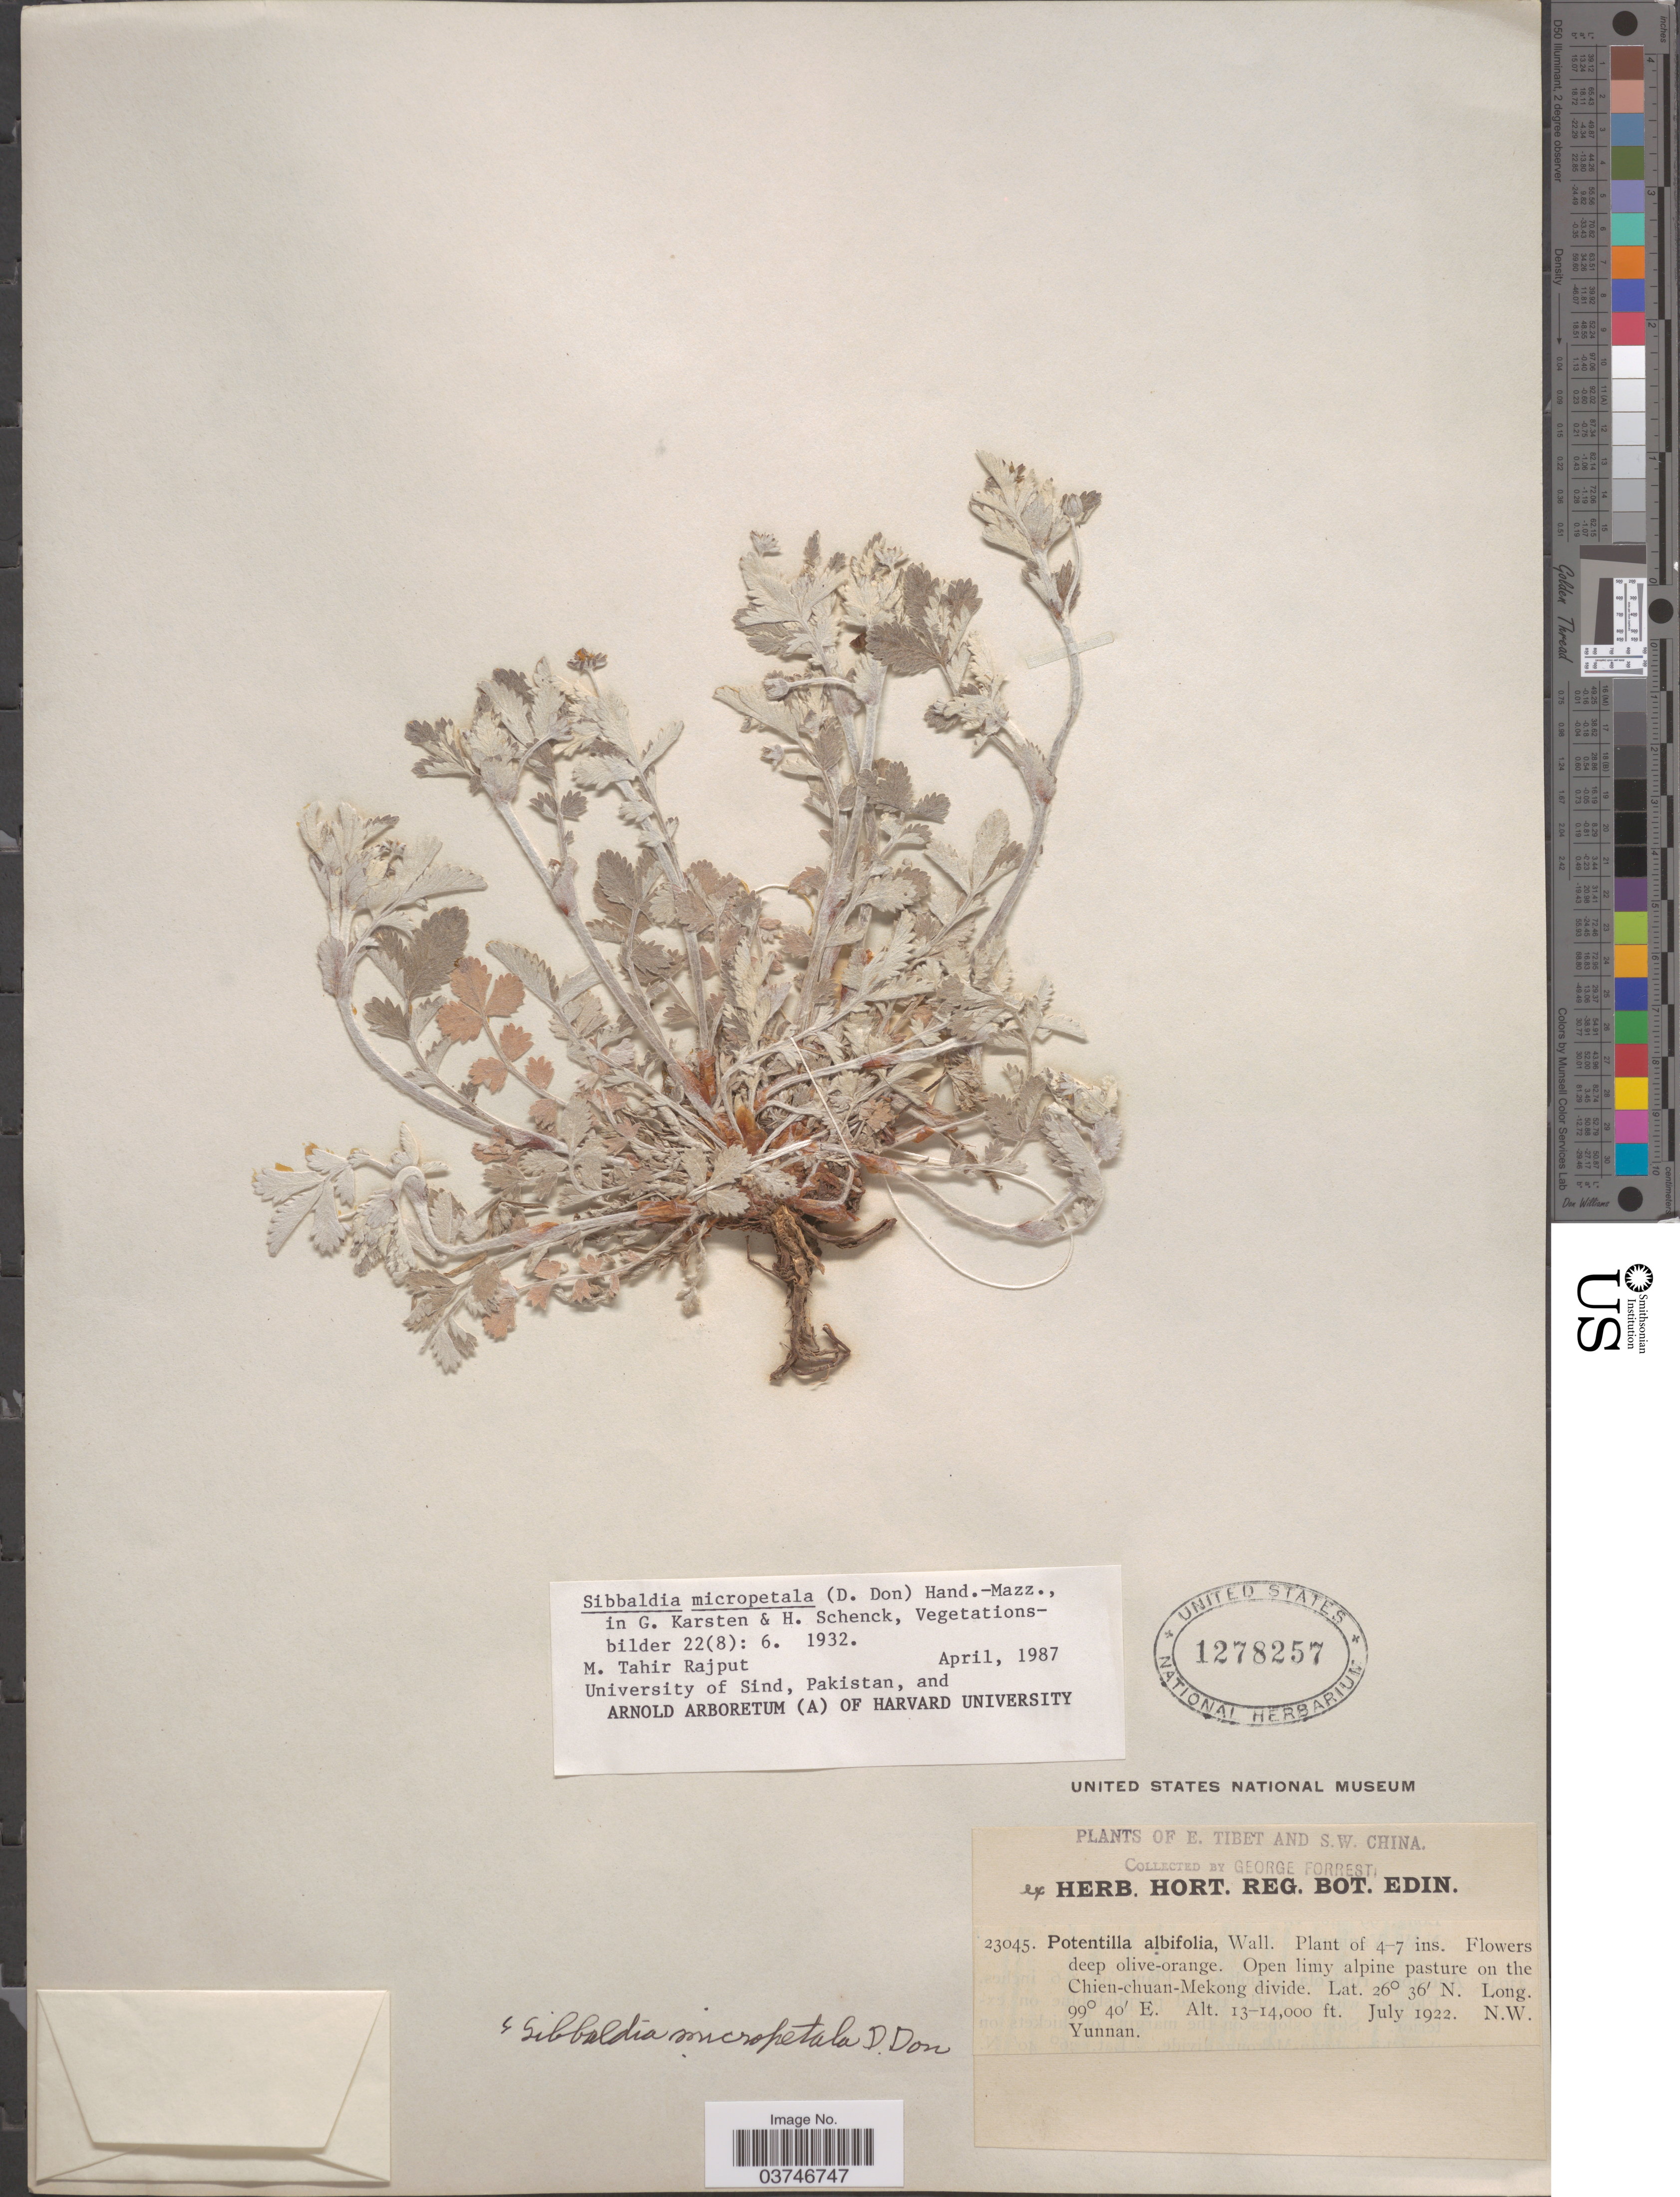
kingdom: Plantae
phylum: Tracheophyta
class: Magnoliopsida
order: Rosales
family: Rosaceae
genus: Sibbaldia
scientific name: Sibbaldia micropetala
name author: Hand.-Mazz.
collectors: G. Forrest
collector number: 23045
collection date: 1922-07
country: China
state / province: Yunnan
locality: E. Tibet and S.W. China. Open limy alpine pasture on the Chien-chuan-Mekong divide. N.W. Yunnan.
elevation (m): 3962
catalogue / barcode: US 1278257